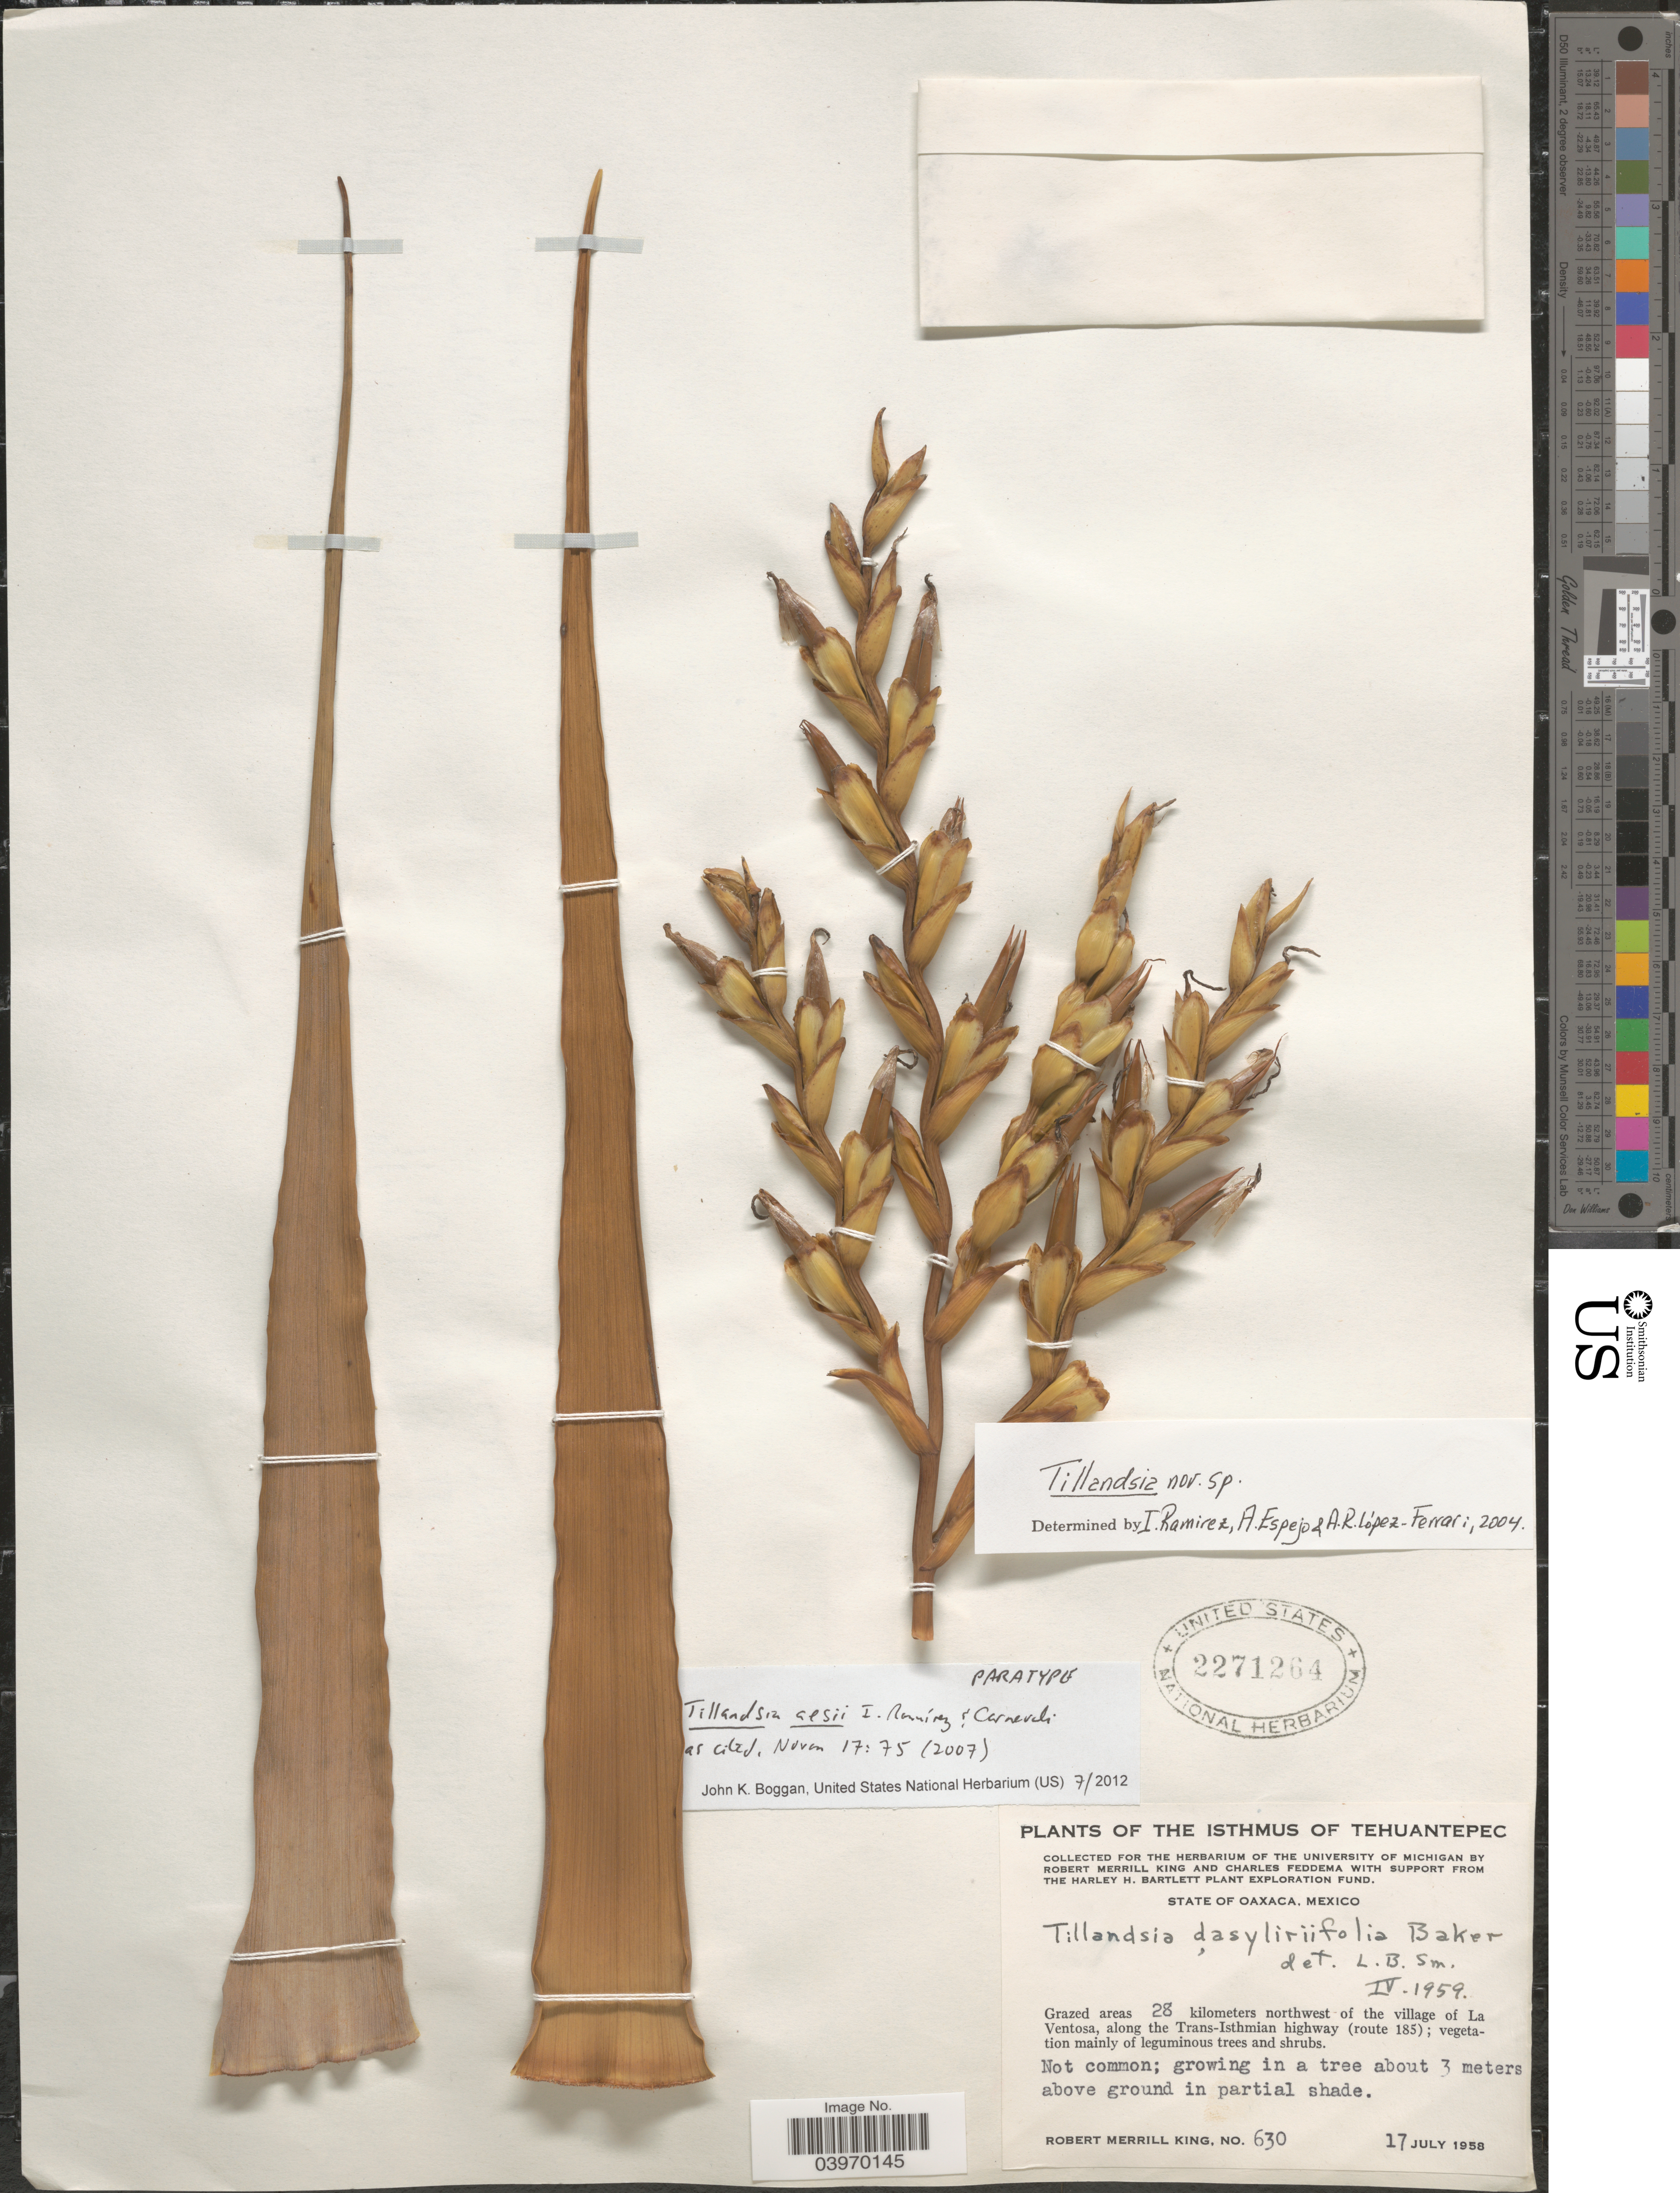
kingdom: Plantae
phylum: Tracheophyta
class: Liliopsida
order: Poales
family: Bromeliaceae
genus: Tillandsia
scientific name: Tillandsia aesii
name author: I. Ramírez & Carnevali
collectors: R. M. King & C. Feddema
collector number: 630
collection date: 1958-07-17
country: Mexico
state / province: Oaxaca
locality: The Isthmus of Tehuantepec. 28 kilometers northwest of the village of La Ventosa, along the Trans-Isthmian highway (route 185).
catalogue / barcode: US 2271264